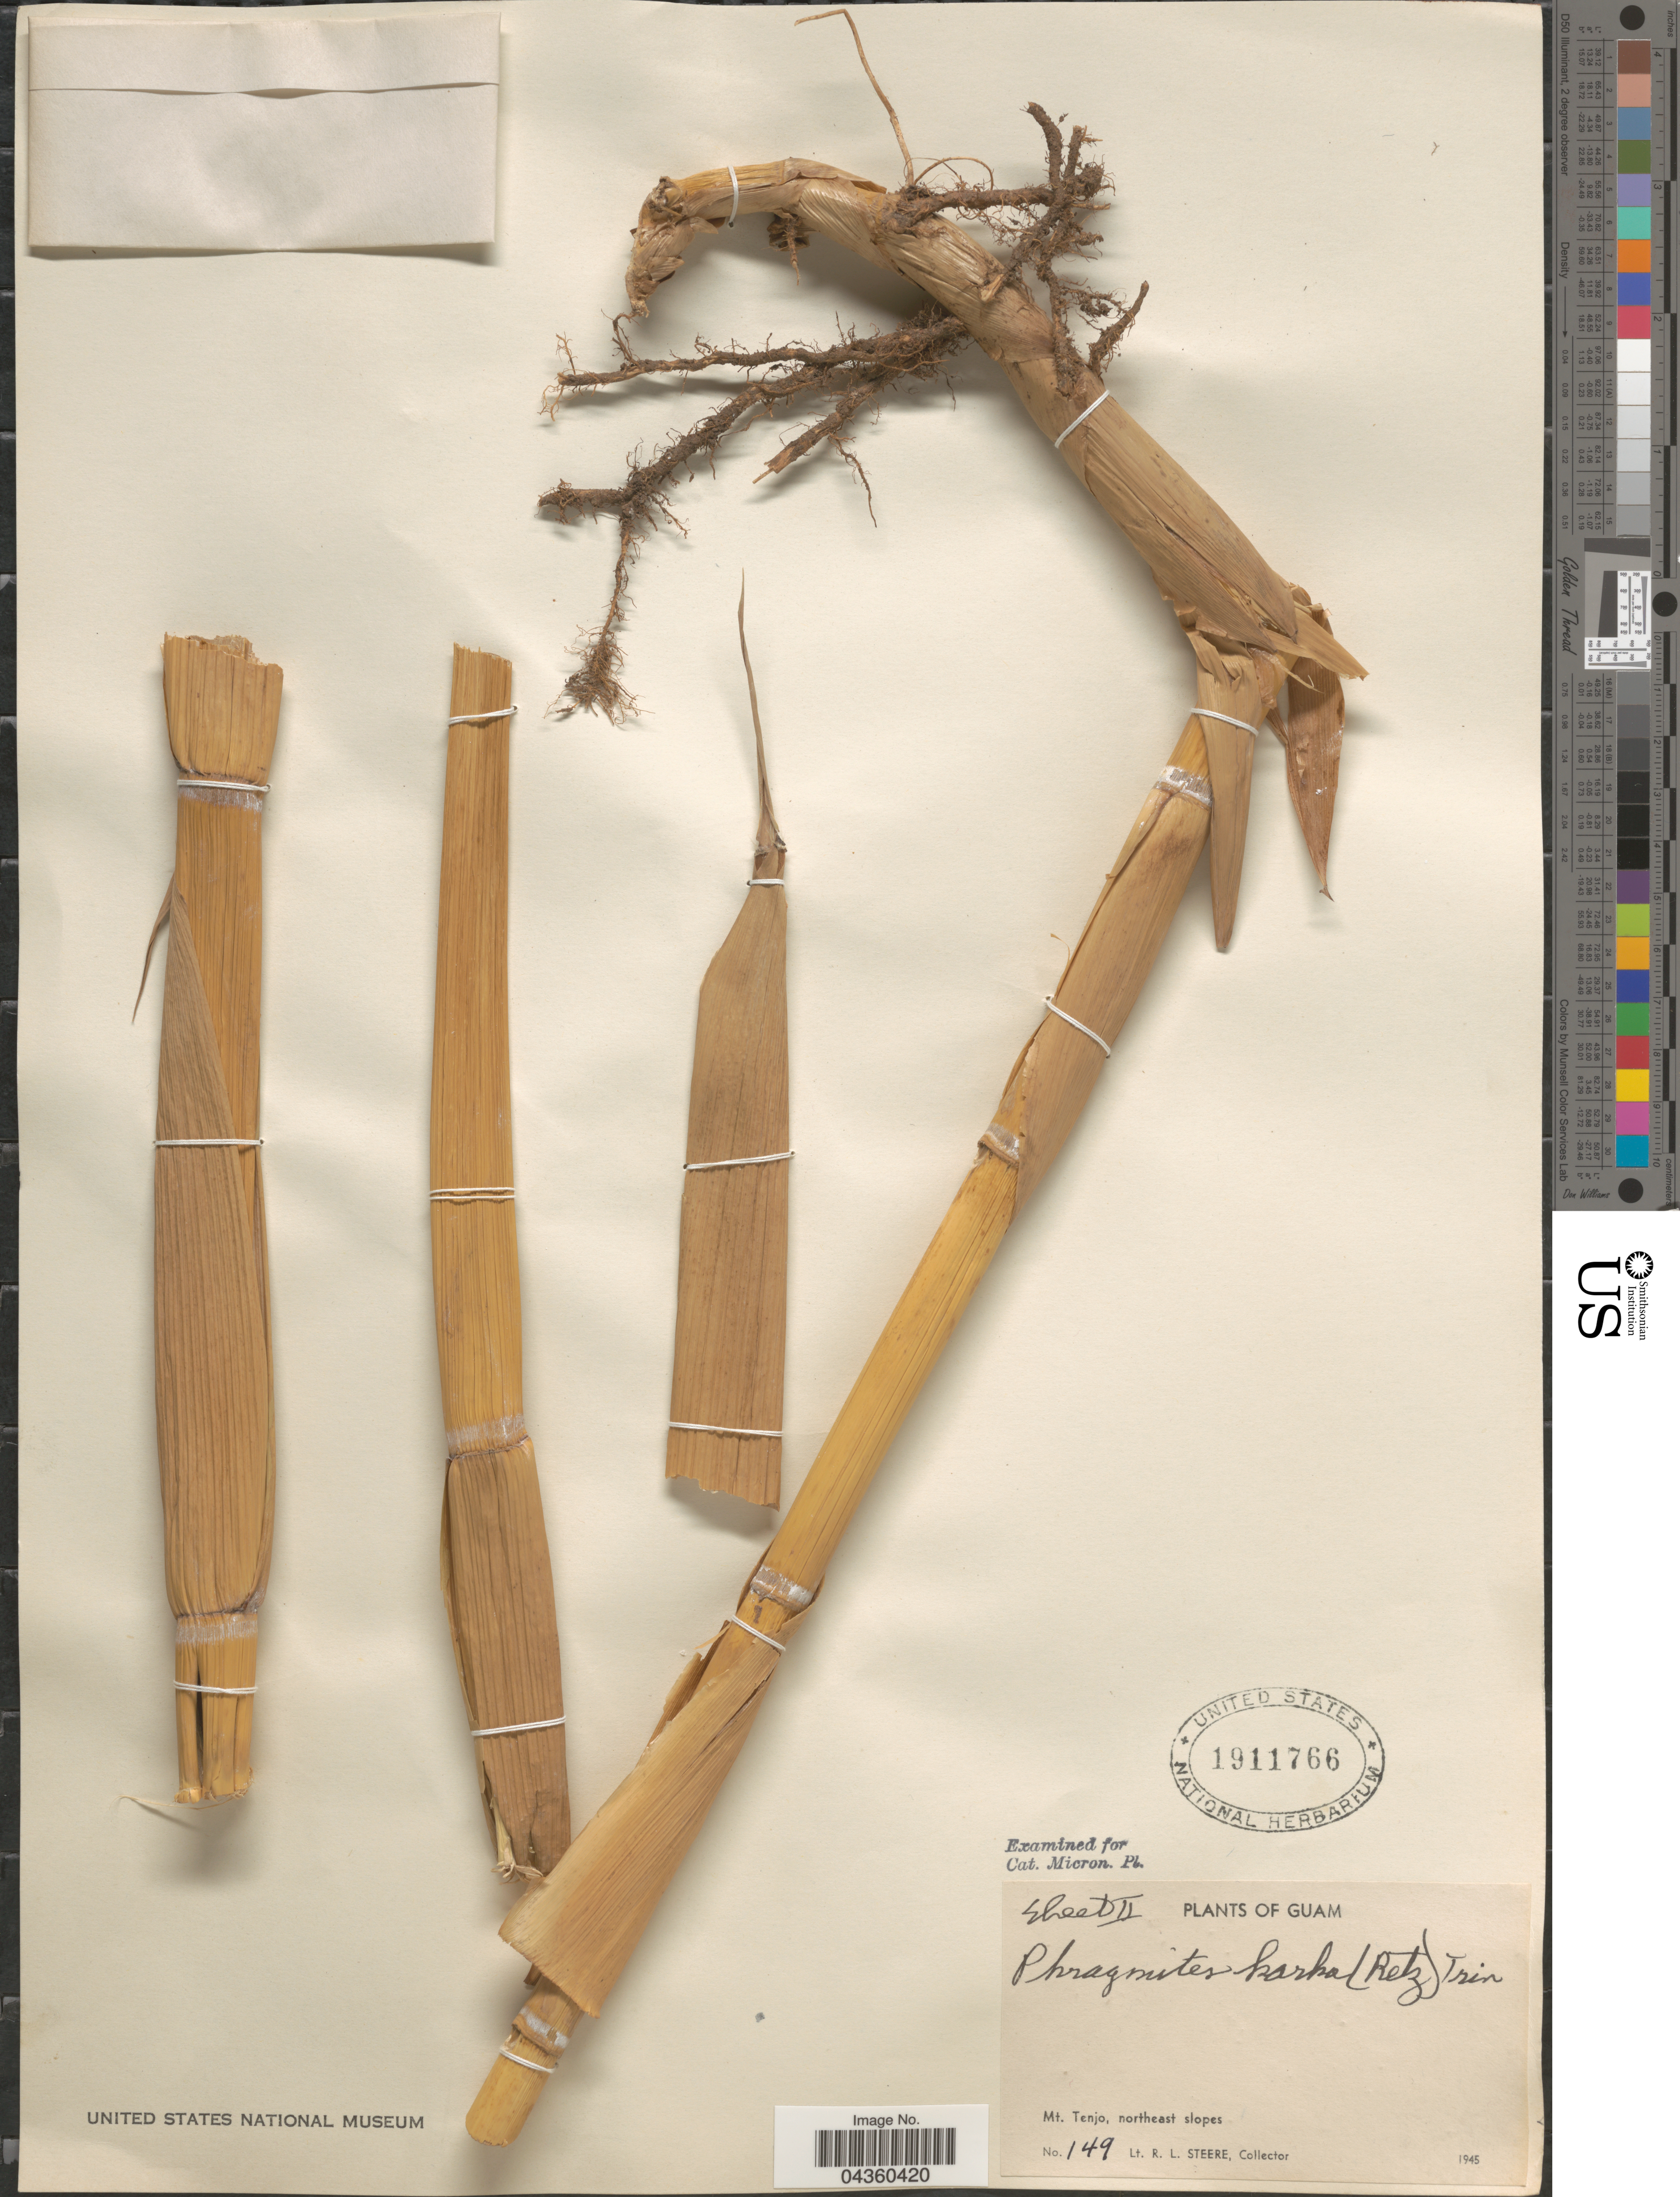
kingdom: Plantae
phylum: Tracheophyta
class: Liliopsida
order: Poales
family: Poaceae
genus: Phragmites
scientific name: Phragmites karka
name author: (Retz.) Trin. ex Steud.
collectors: R. L. Steere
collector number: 149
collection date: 1945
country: Guam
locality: Mt. Tenjo, northeast slopes.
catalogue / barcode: US 1911766